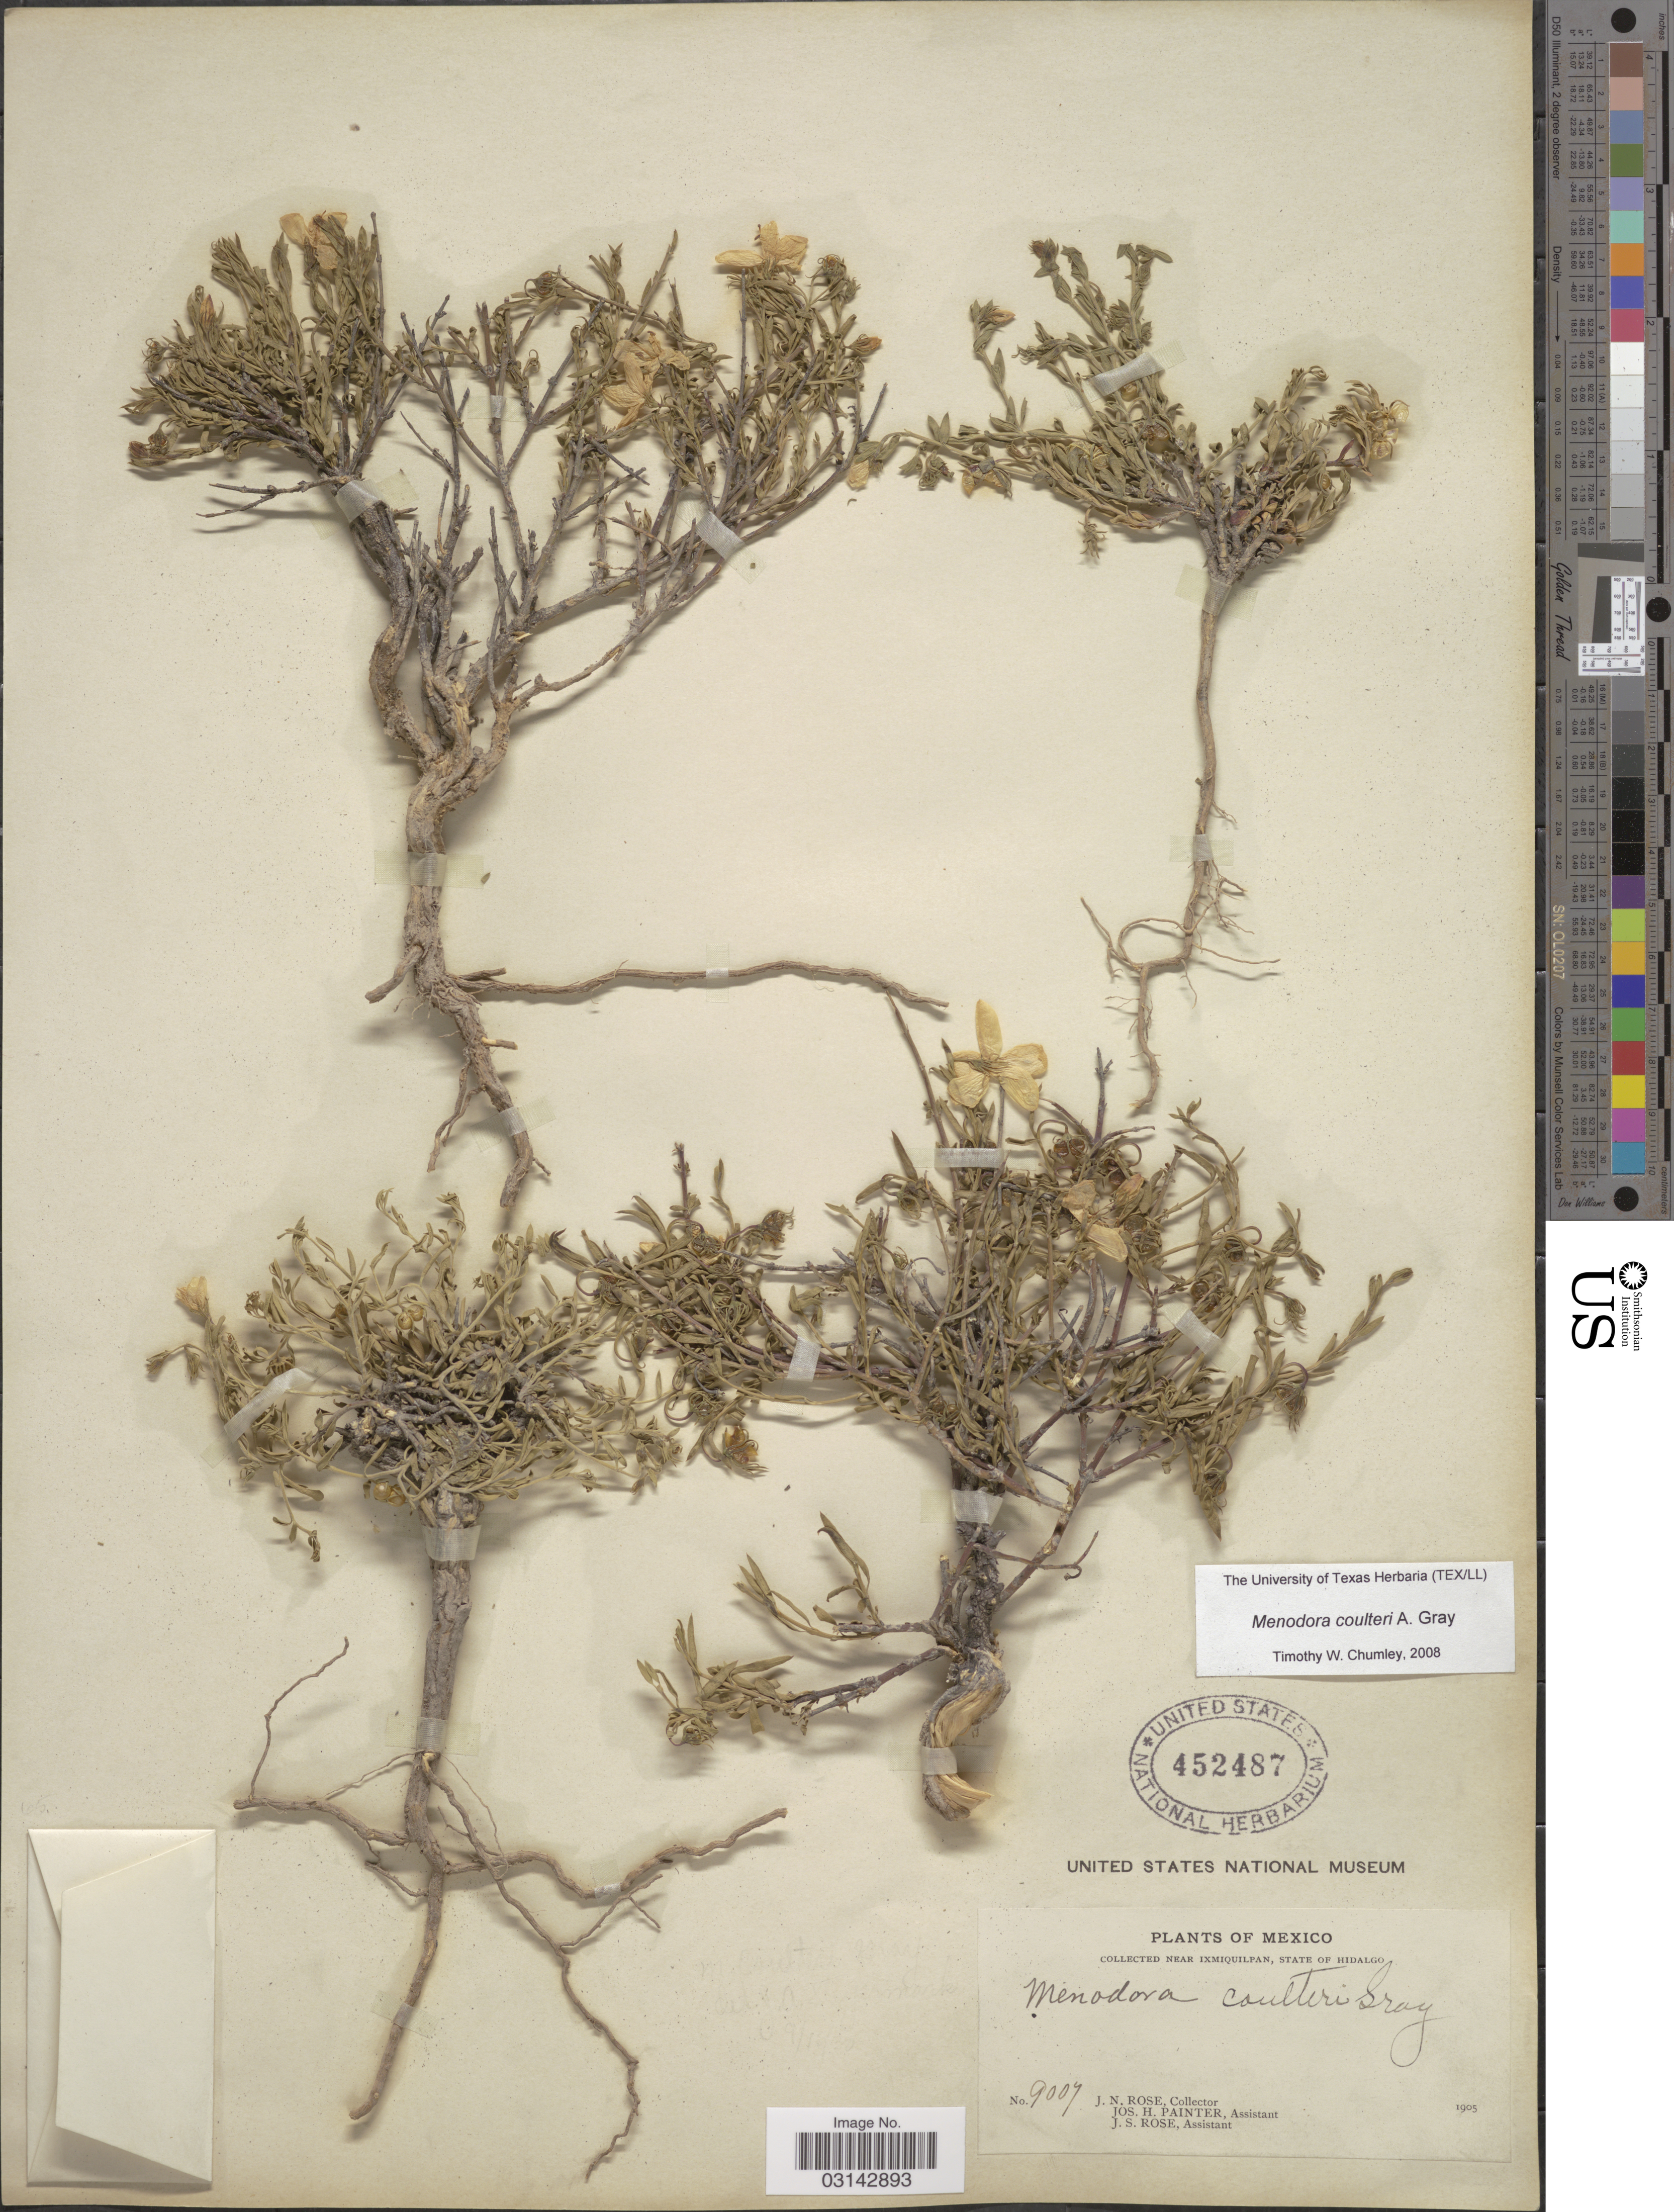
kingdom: Plantae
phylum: Tracheophyta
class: Magnoliopsida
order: Lamiales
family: Oleaceae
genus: Menodora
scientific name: Menodora coulteri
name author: A. Gray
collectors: J. N. Rose, J. H. Painter & J. S. Rose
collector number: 9007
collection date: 1905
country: Mexico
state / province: Hidalgo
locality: Near Ixmiquilpan.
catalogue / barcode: US 452487